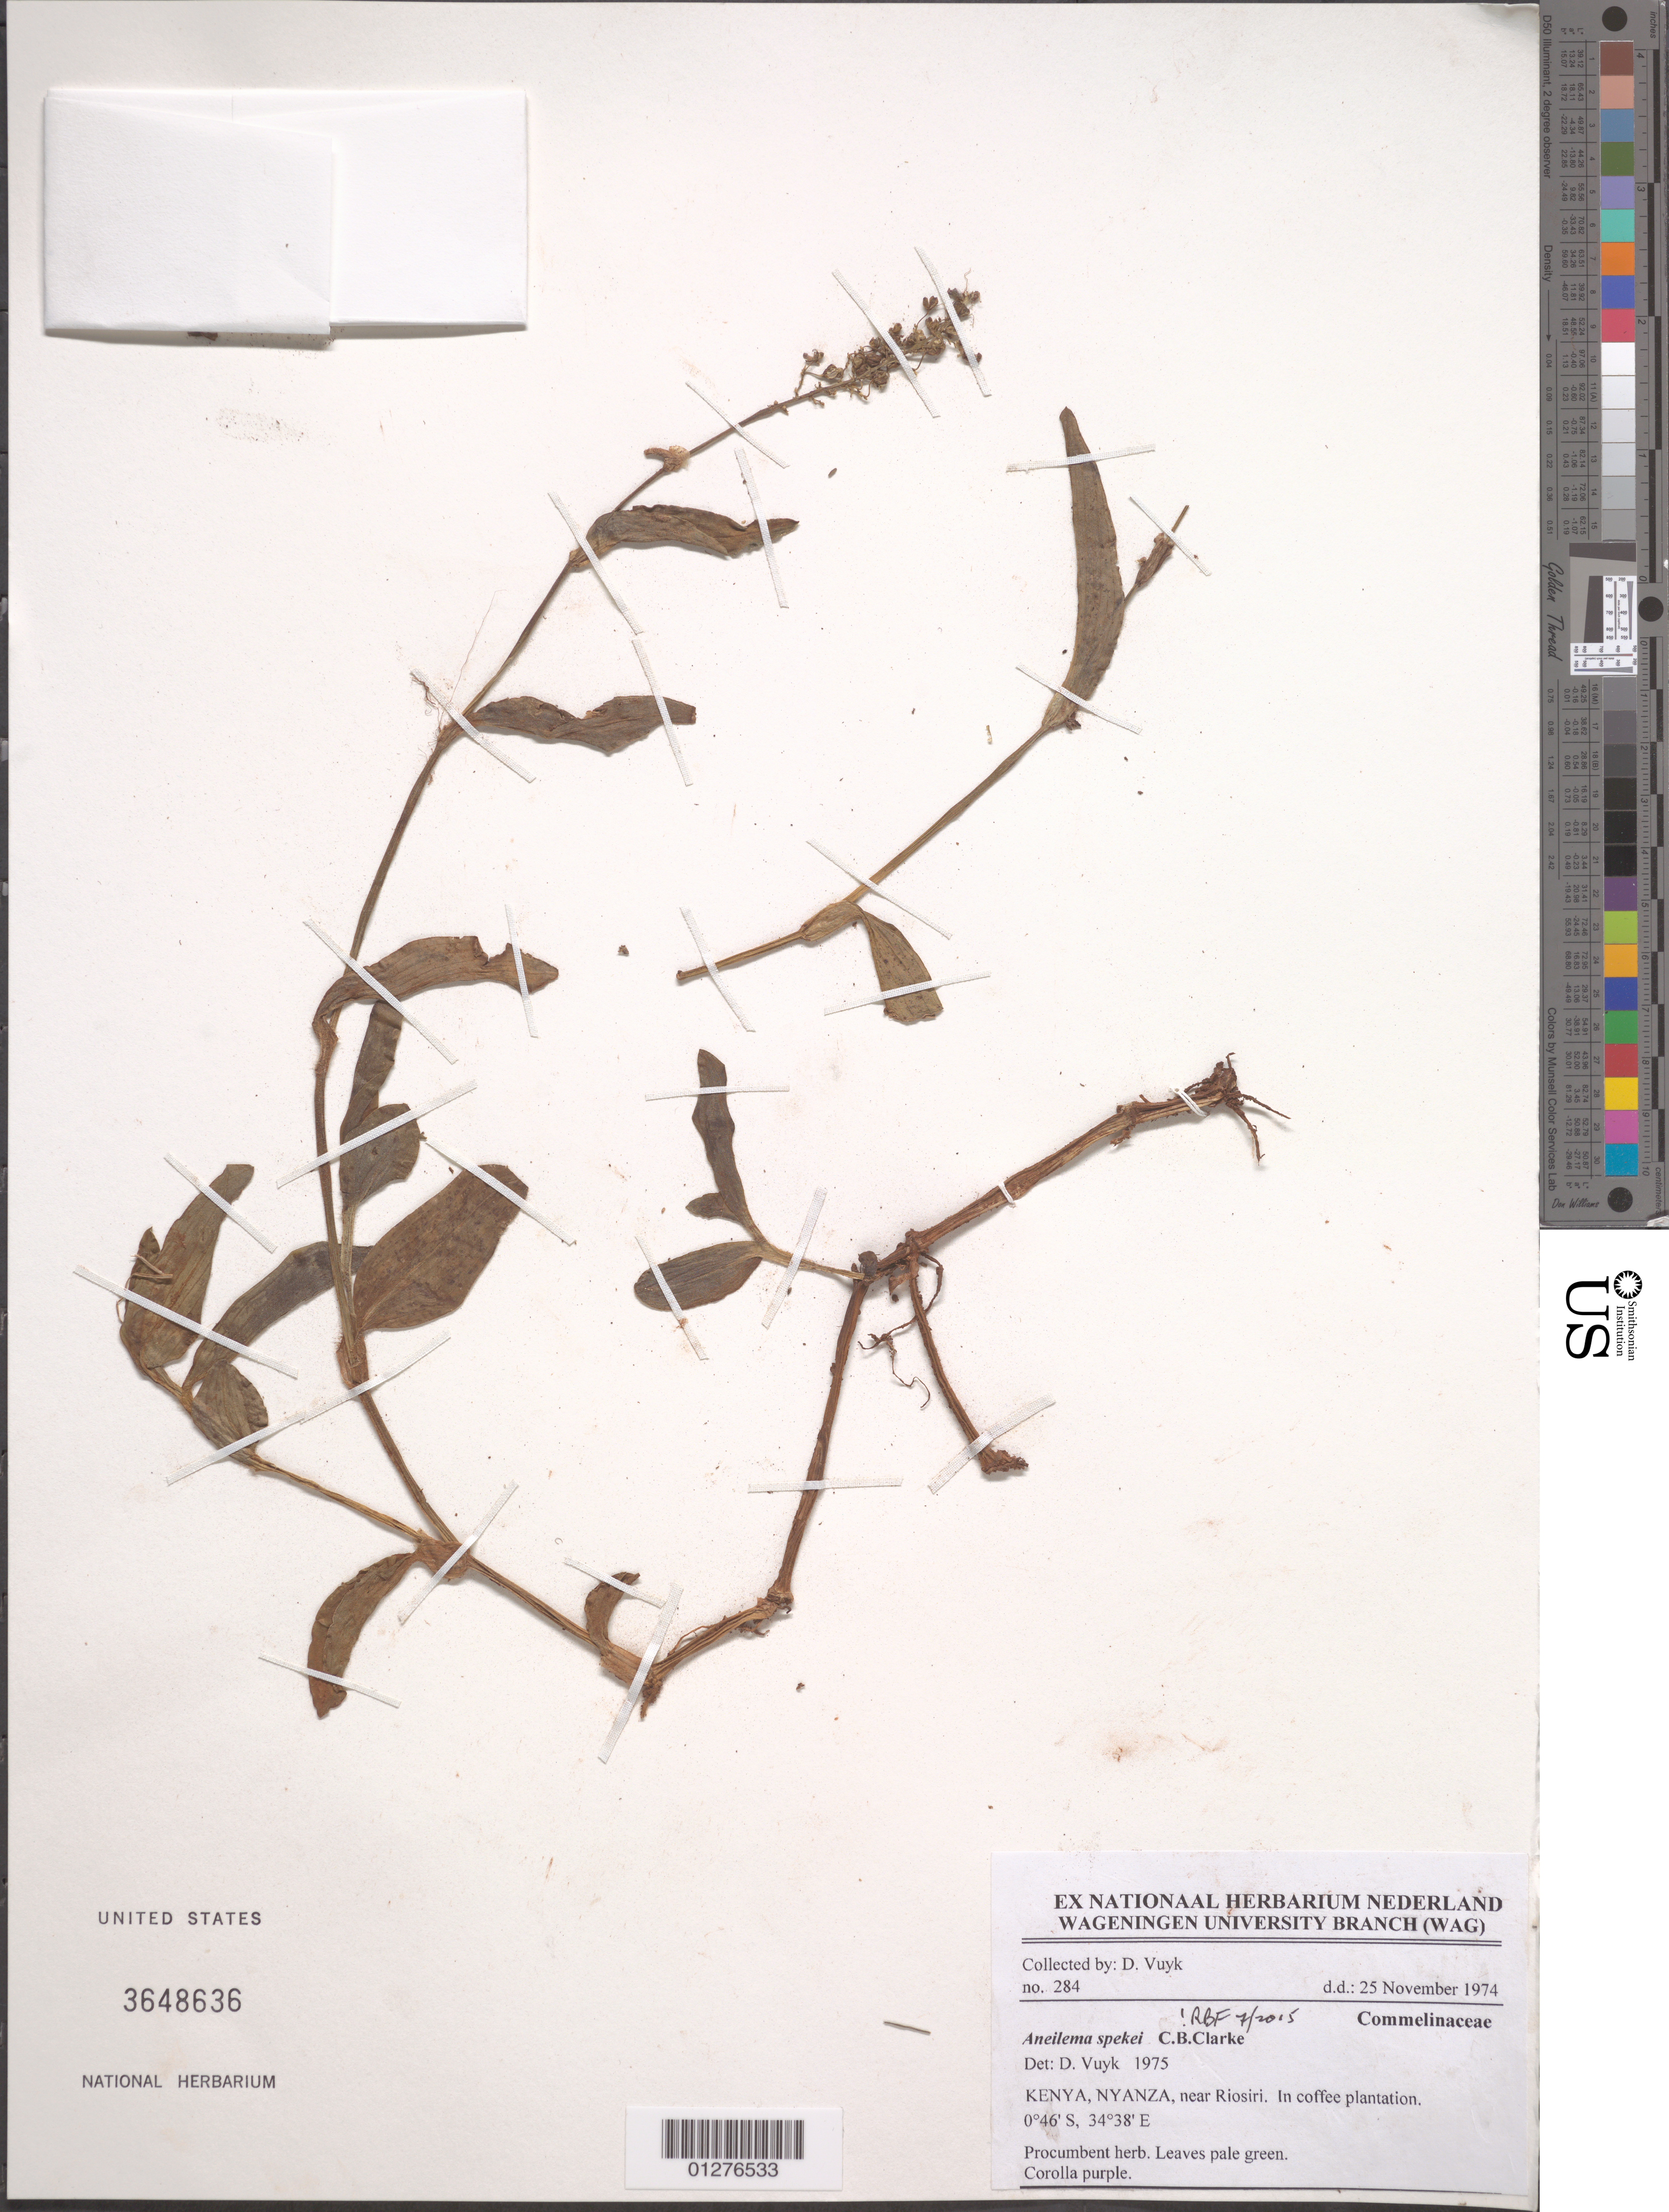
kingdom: Plantae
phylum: Tracheophyta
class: Liliopsida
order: Commelinales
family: Commelinaceae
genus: Aneilema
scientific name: Aneilema spekei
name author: C.B. Clarke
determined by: Faden, Robert B., (US), Smithsonian Institution - National Museum of Natural History (UNITED STATES)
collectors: D. Vuyk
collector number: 284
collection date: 1974-11-25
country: Kenya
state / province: Kisii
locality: near Riosiri. Nyanza.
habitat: In coffee plantation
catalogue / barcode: US 3648636